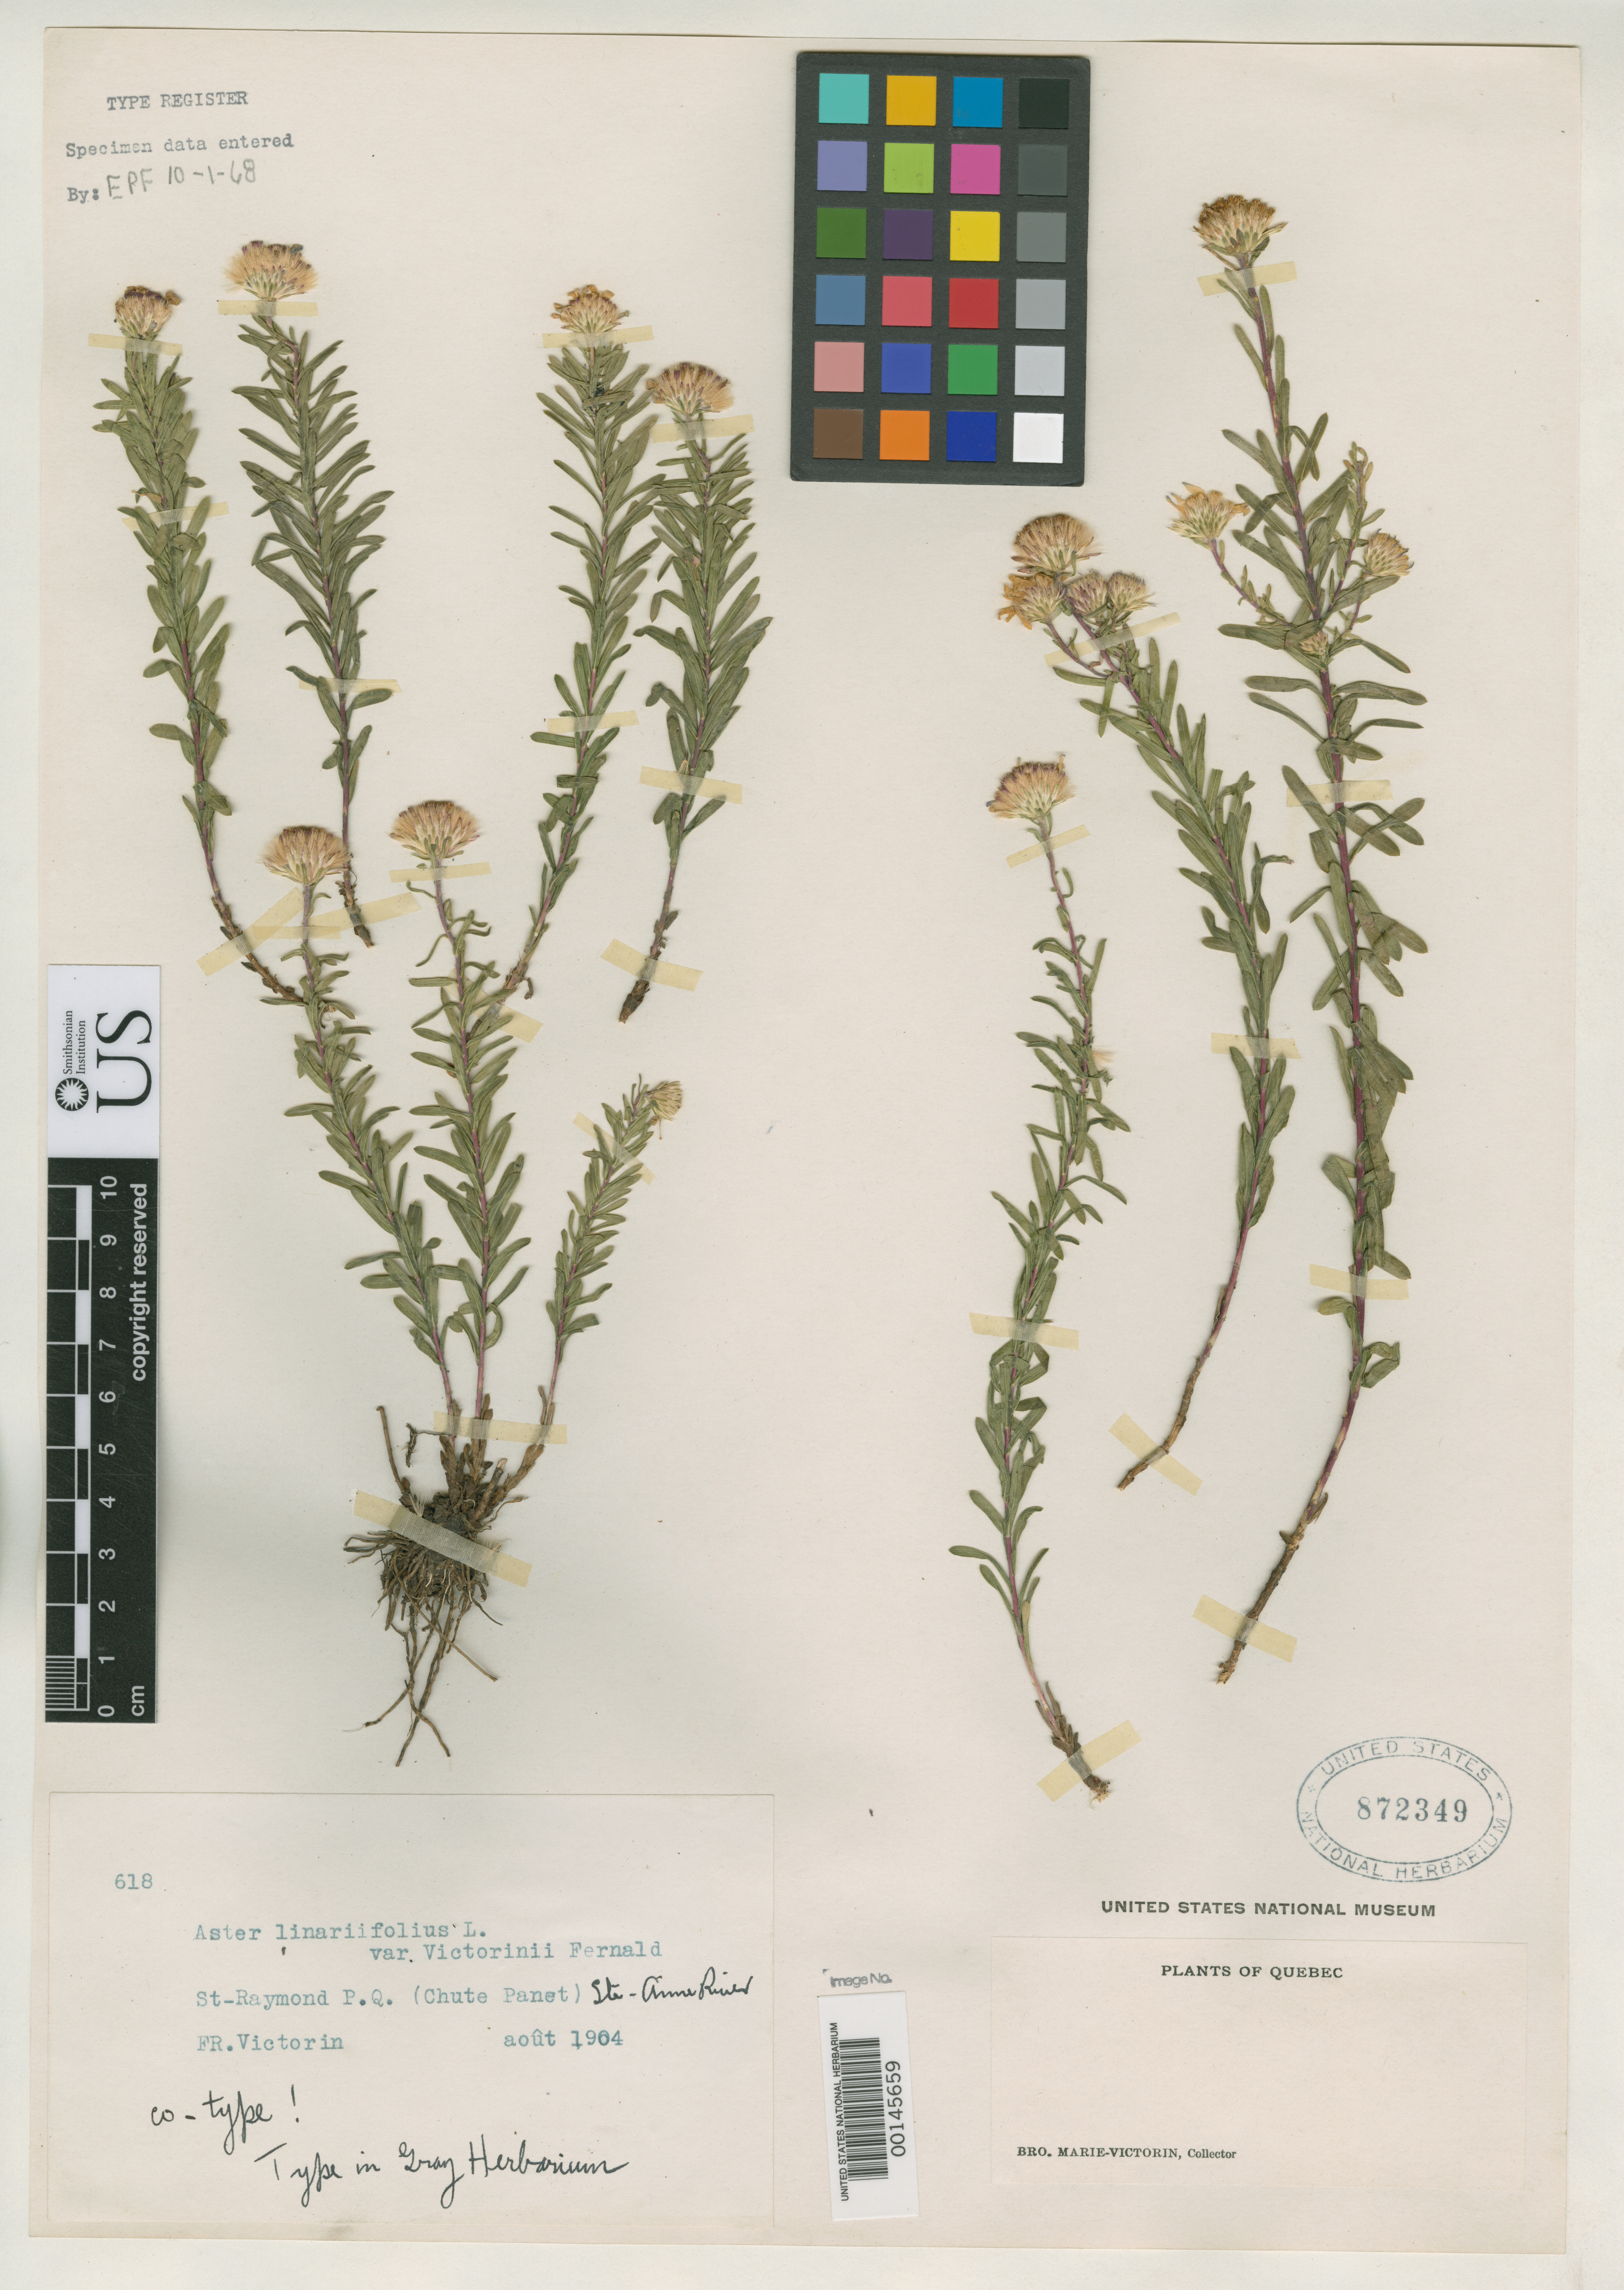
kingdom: Plantae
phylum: Tracheophyta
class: Magnoliopsida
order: Asterales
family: Asteraceae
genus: Aster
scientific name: Aster linariifolius var. victorinii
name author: Fernald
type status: Isotype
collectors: Fr. Marie-Victorin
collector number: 618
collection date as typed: Aug 1904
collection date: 1904-08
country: Canada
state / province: Quebec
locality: St. Raymond.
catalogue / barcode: US 872349